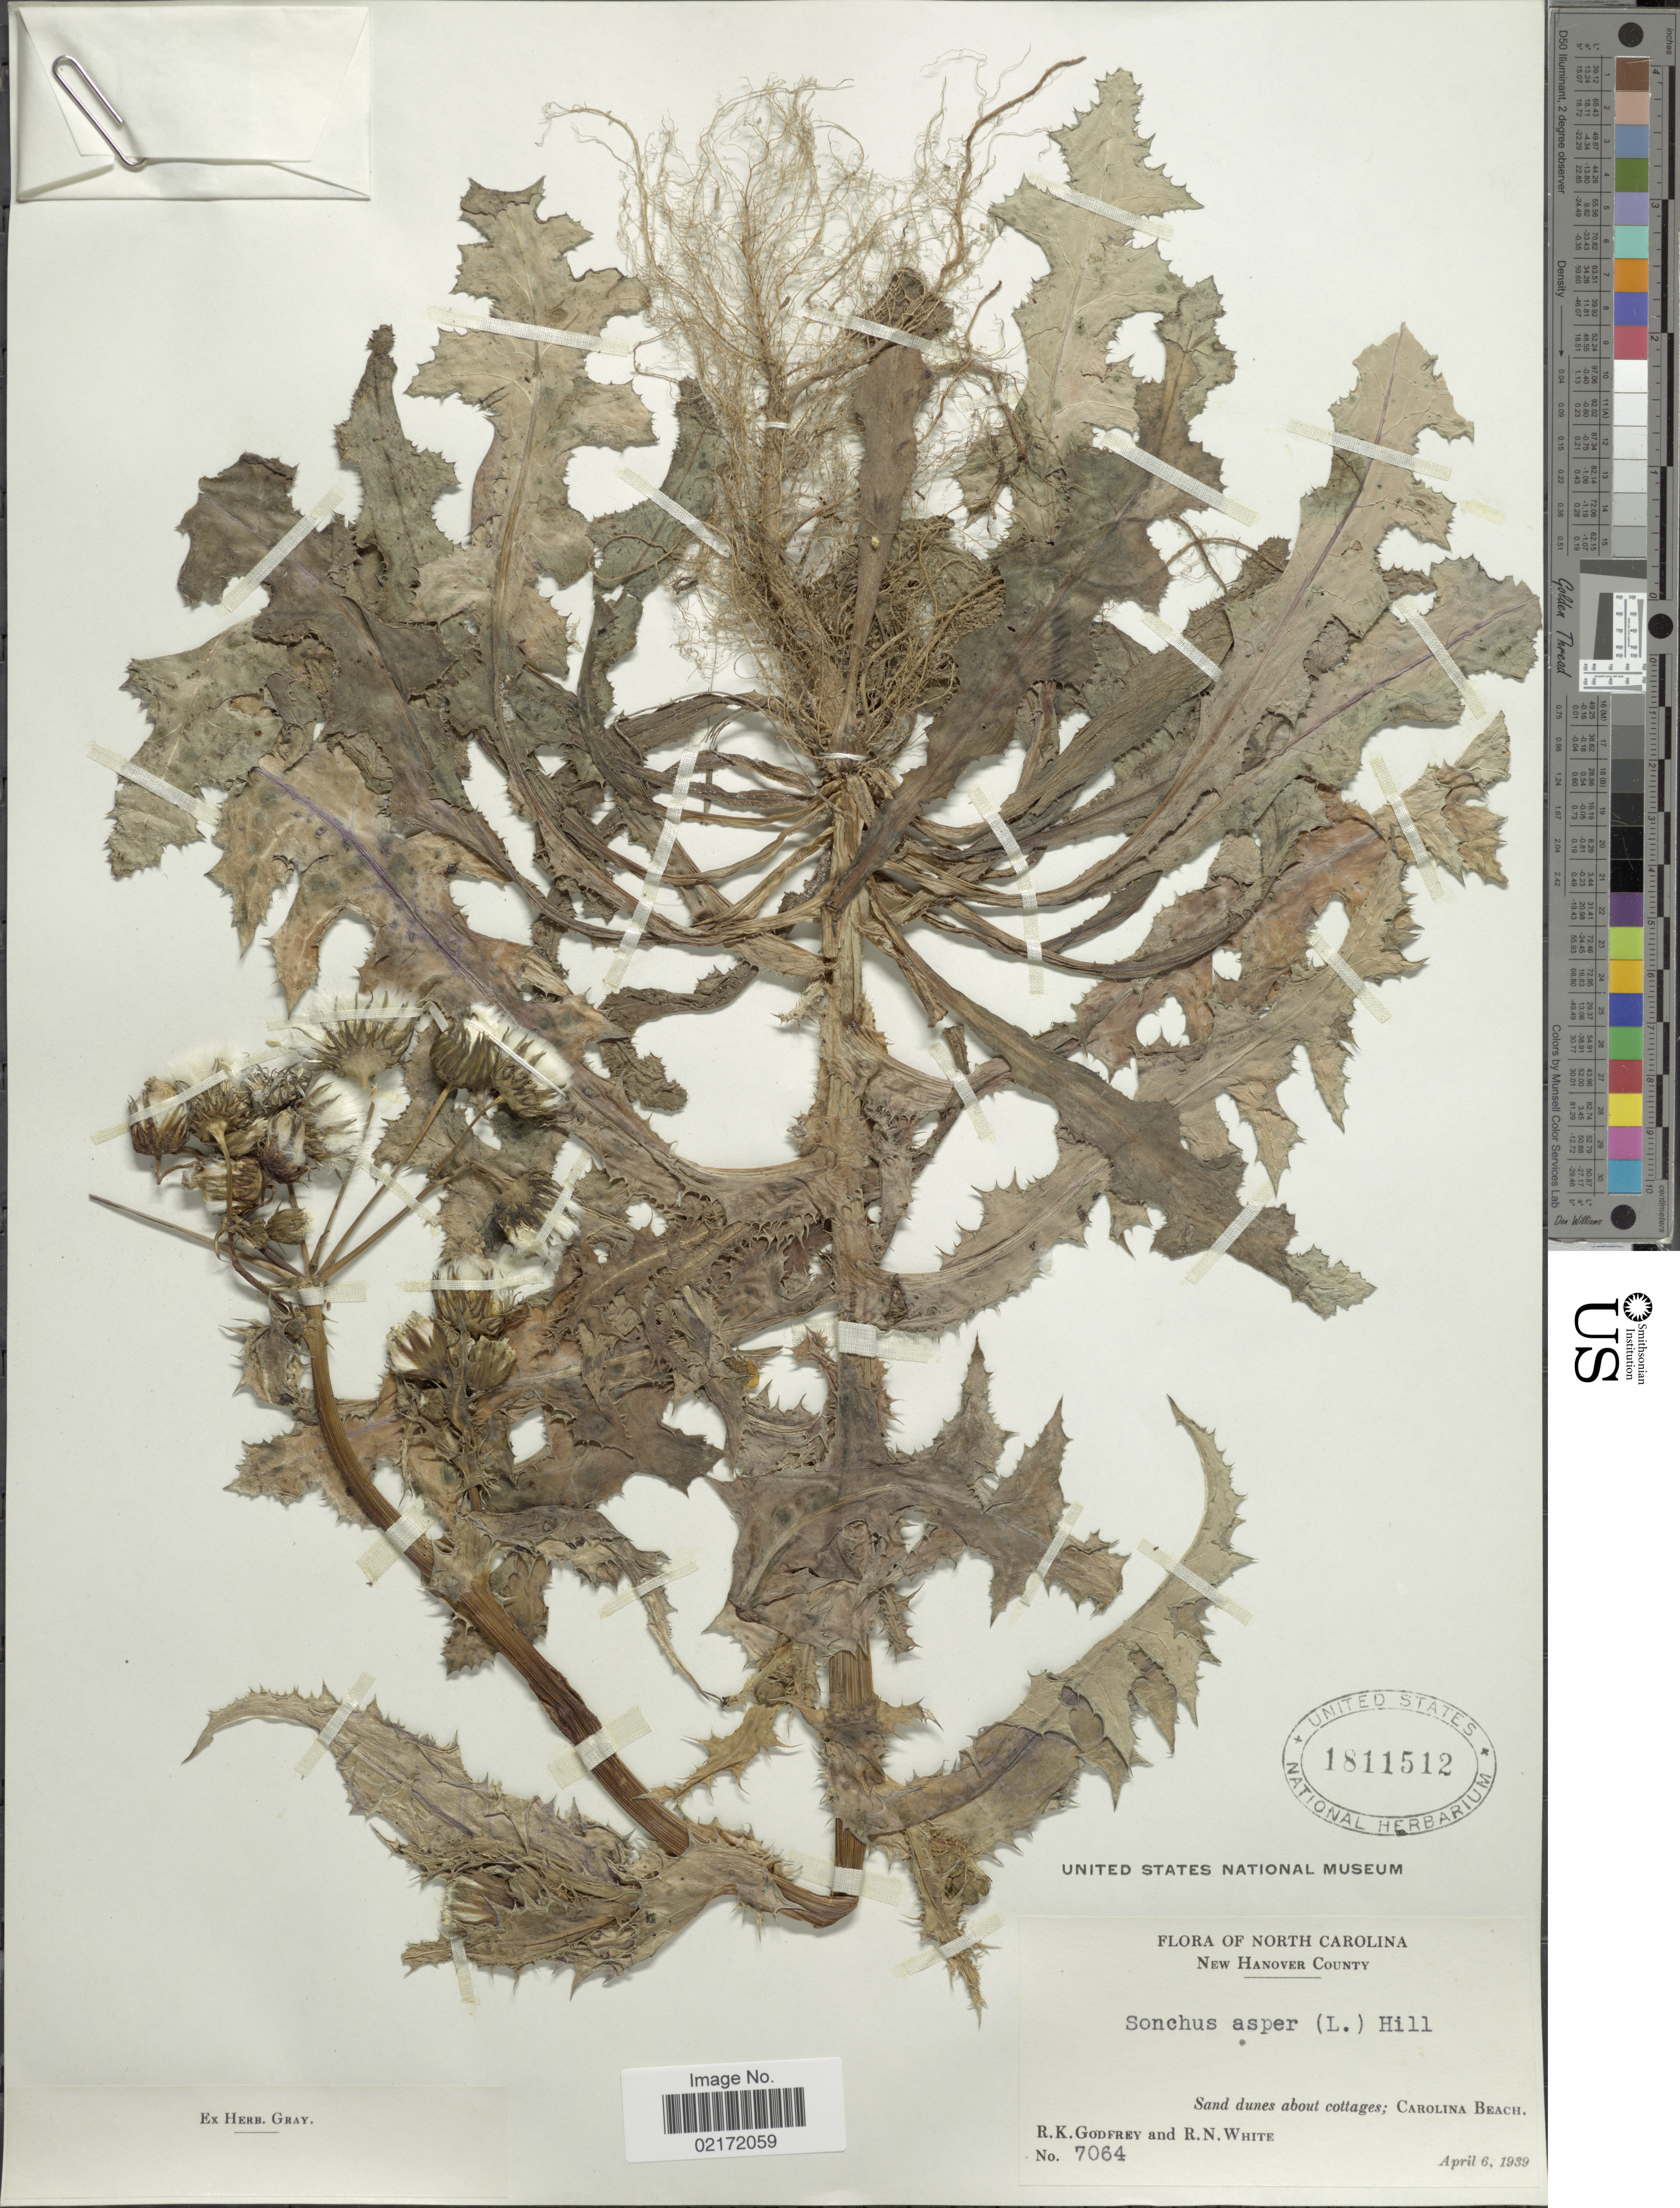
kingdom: Plantae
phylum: Tracheophyta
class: Magnoliopsida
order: Asterales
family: Asteraceae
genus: Sonchus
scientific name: Sonchus asper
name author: (L.) Hill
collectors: R. K. Godfrey & R. N. White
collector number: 7064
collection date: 1939-04-06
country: United States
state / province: North Carolina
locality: New Hanover County. Sand dunes about cottages; Carolina Beach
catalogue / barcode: US 1811512